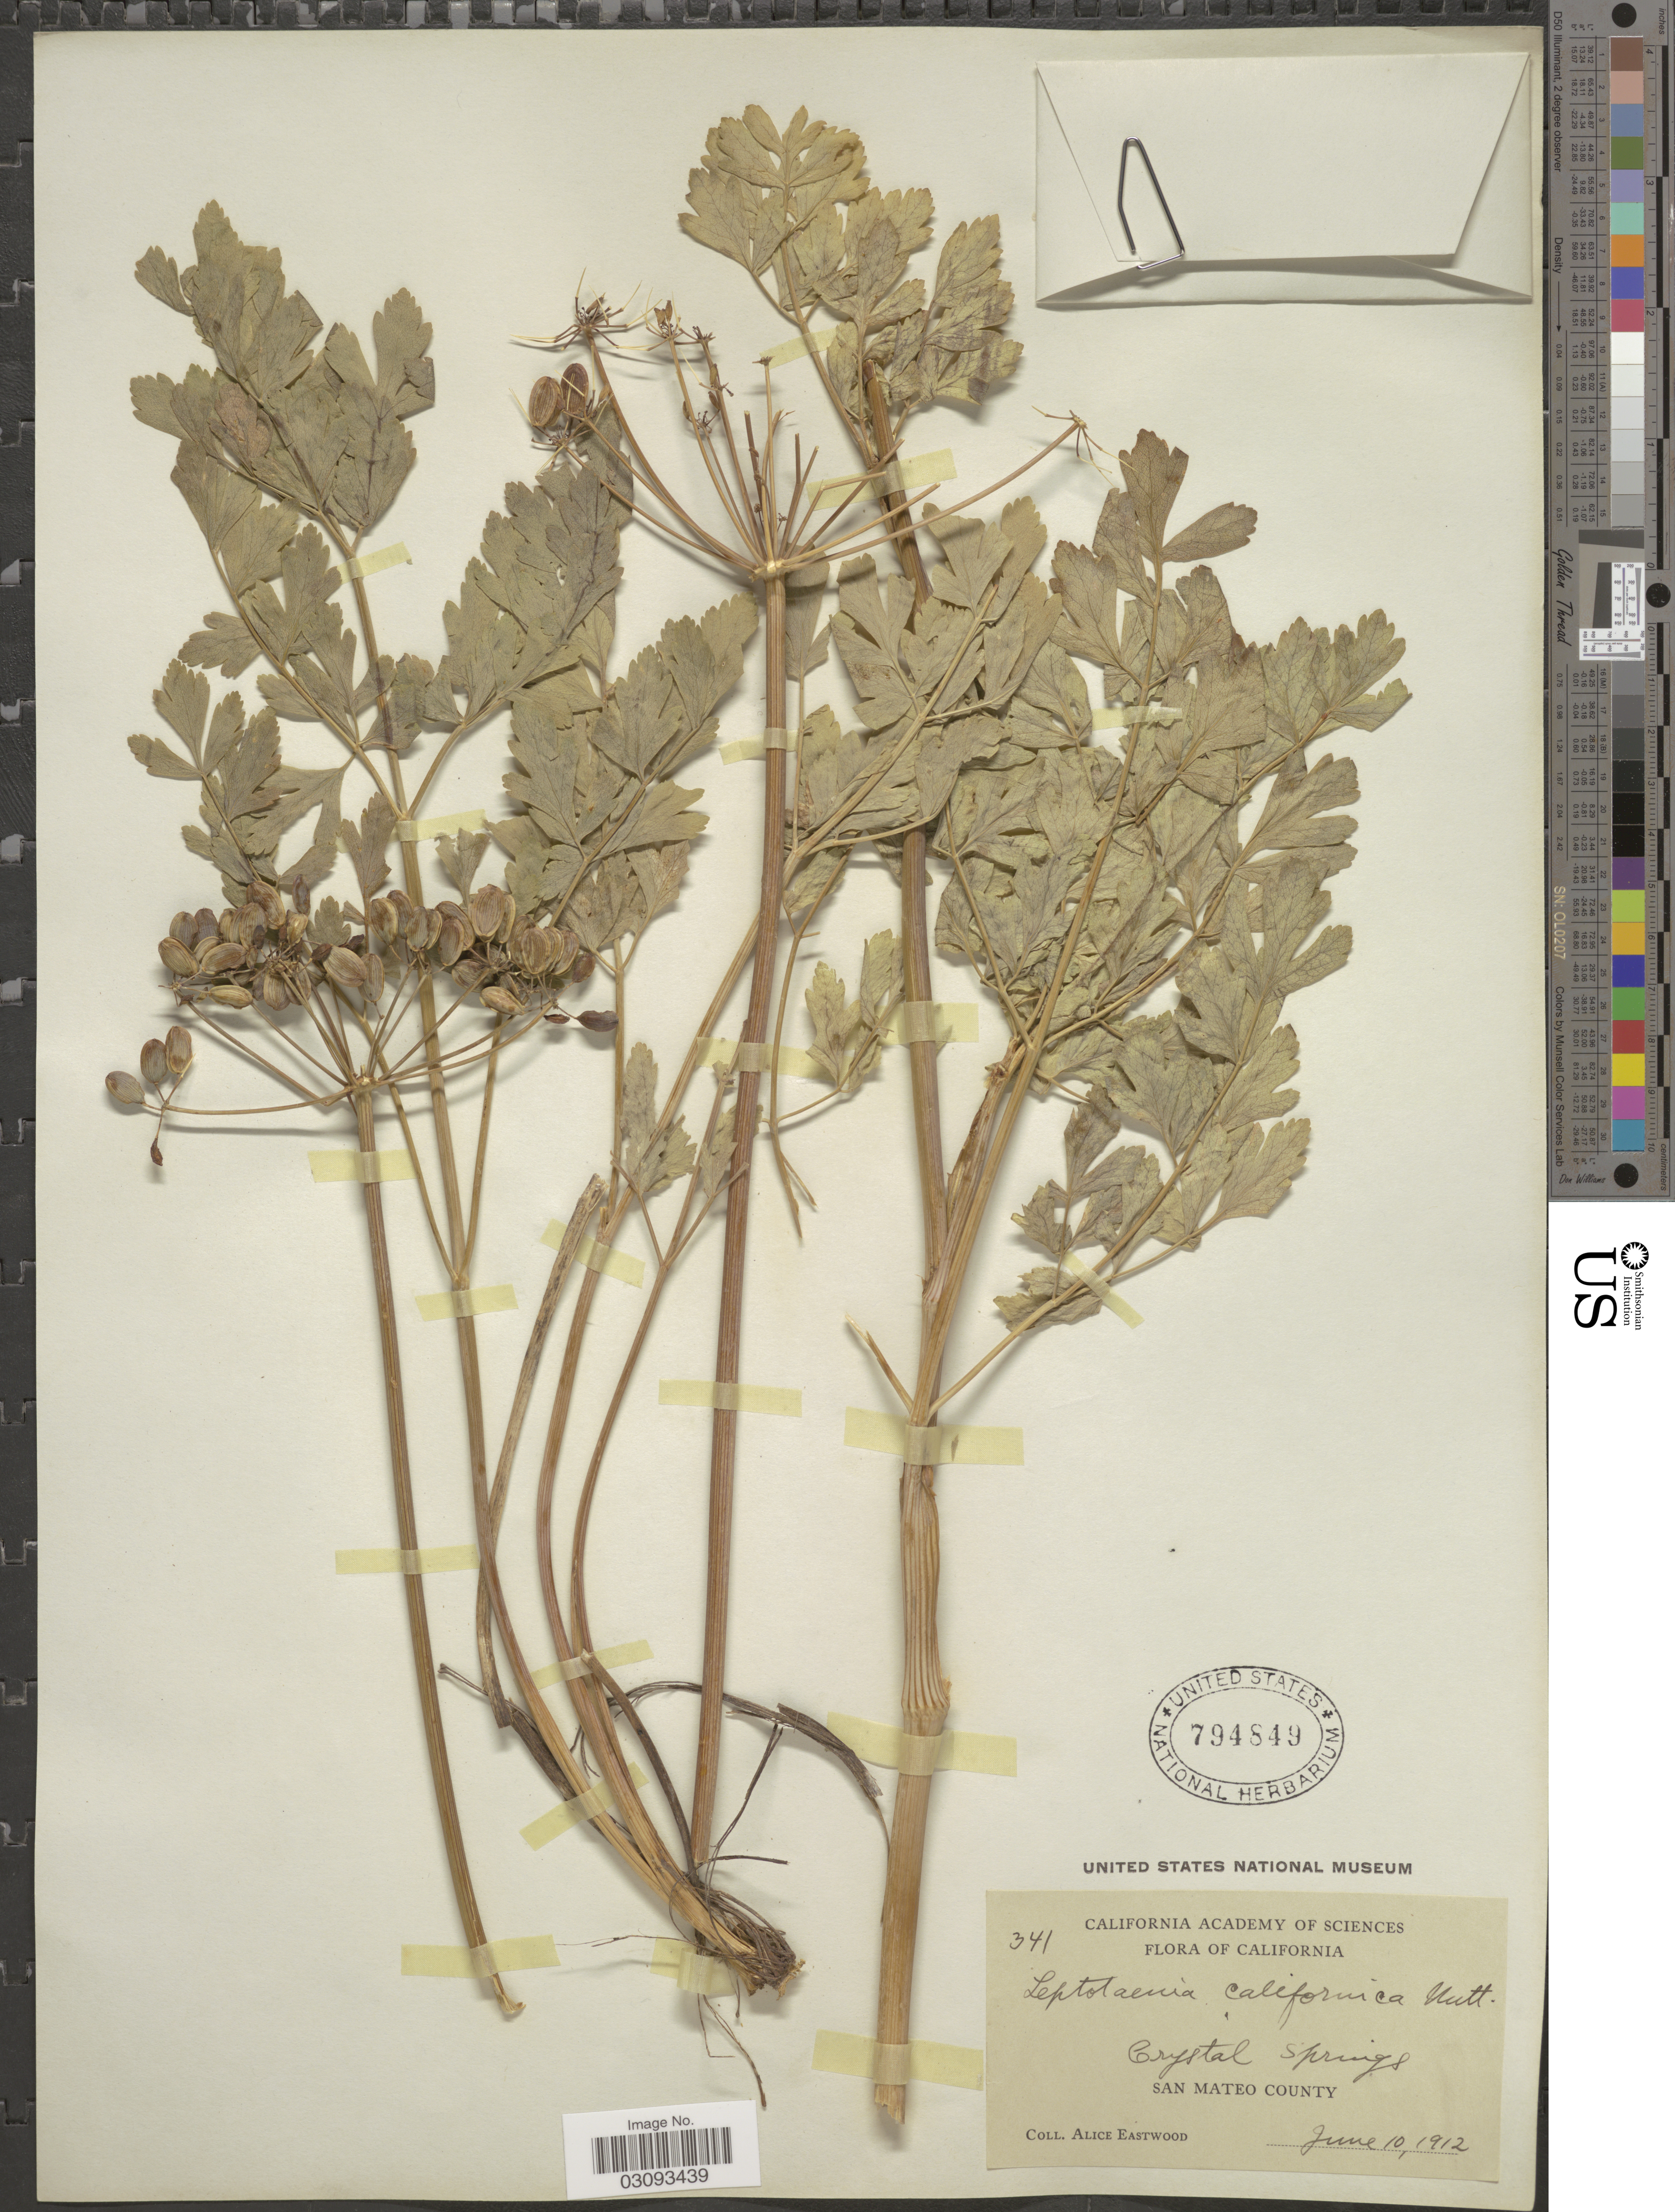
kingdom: Plantae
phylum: Tracheophyta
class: Magnoliopsida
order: Apiales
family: Apiaceae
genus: Lomatium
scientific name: Lomatium californicum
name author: (Nutt.) Mathias & Constance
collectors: A. Eastwood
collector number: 341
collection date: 1912-06-10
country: United States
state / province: California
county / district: San Mateo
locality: Crystal Springs. San Mateo County.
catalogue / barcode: US 794849